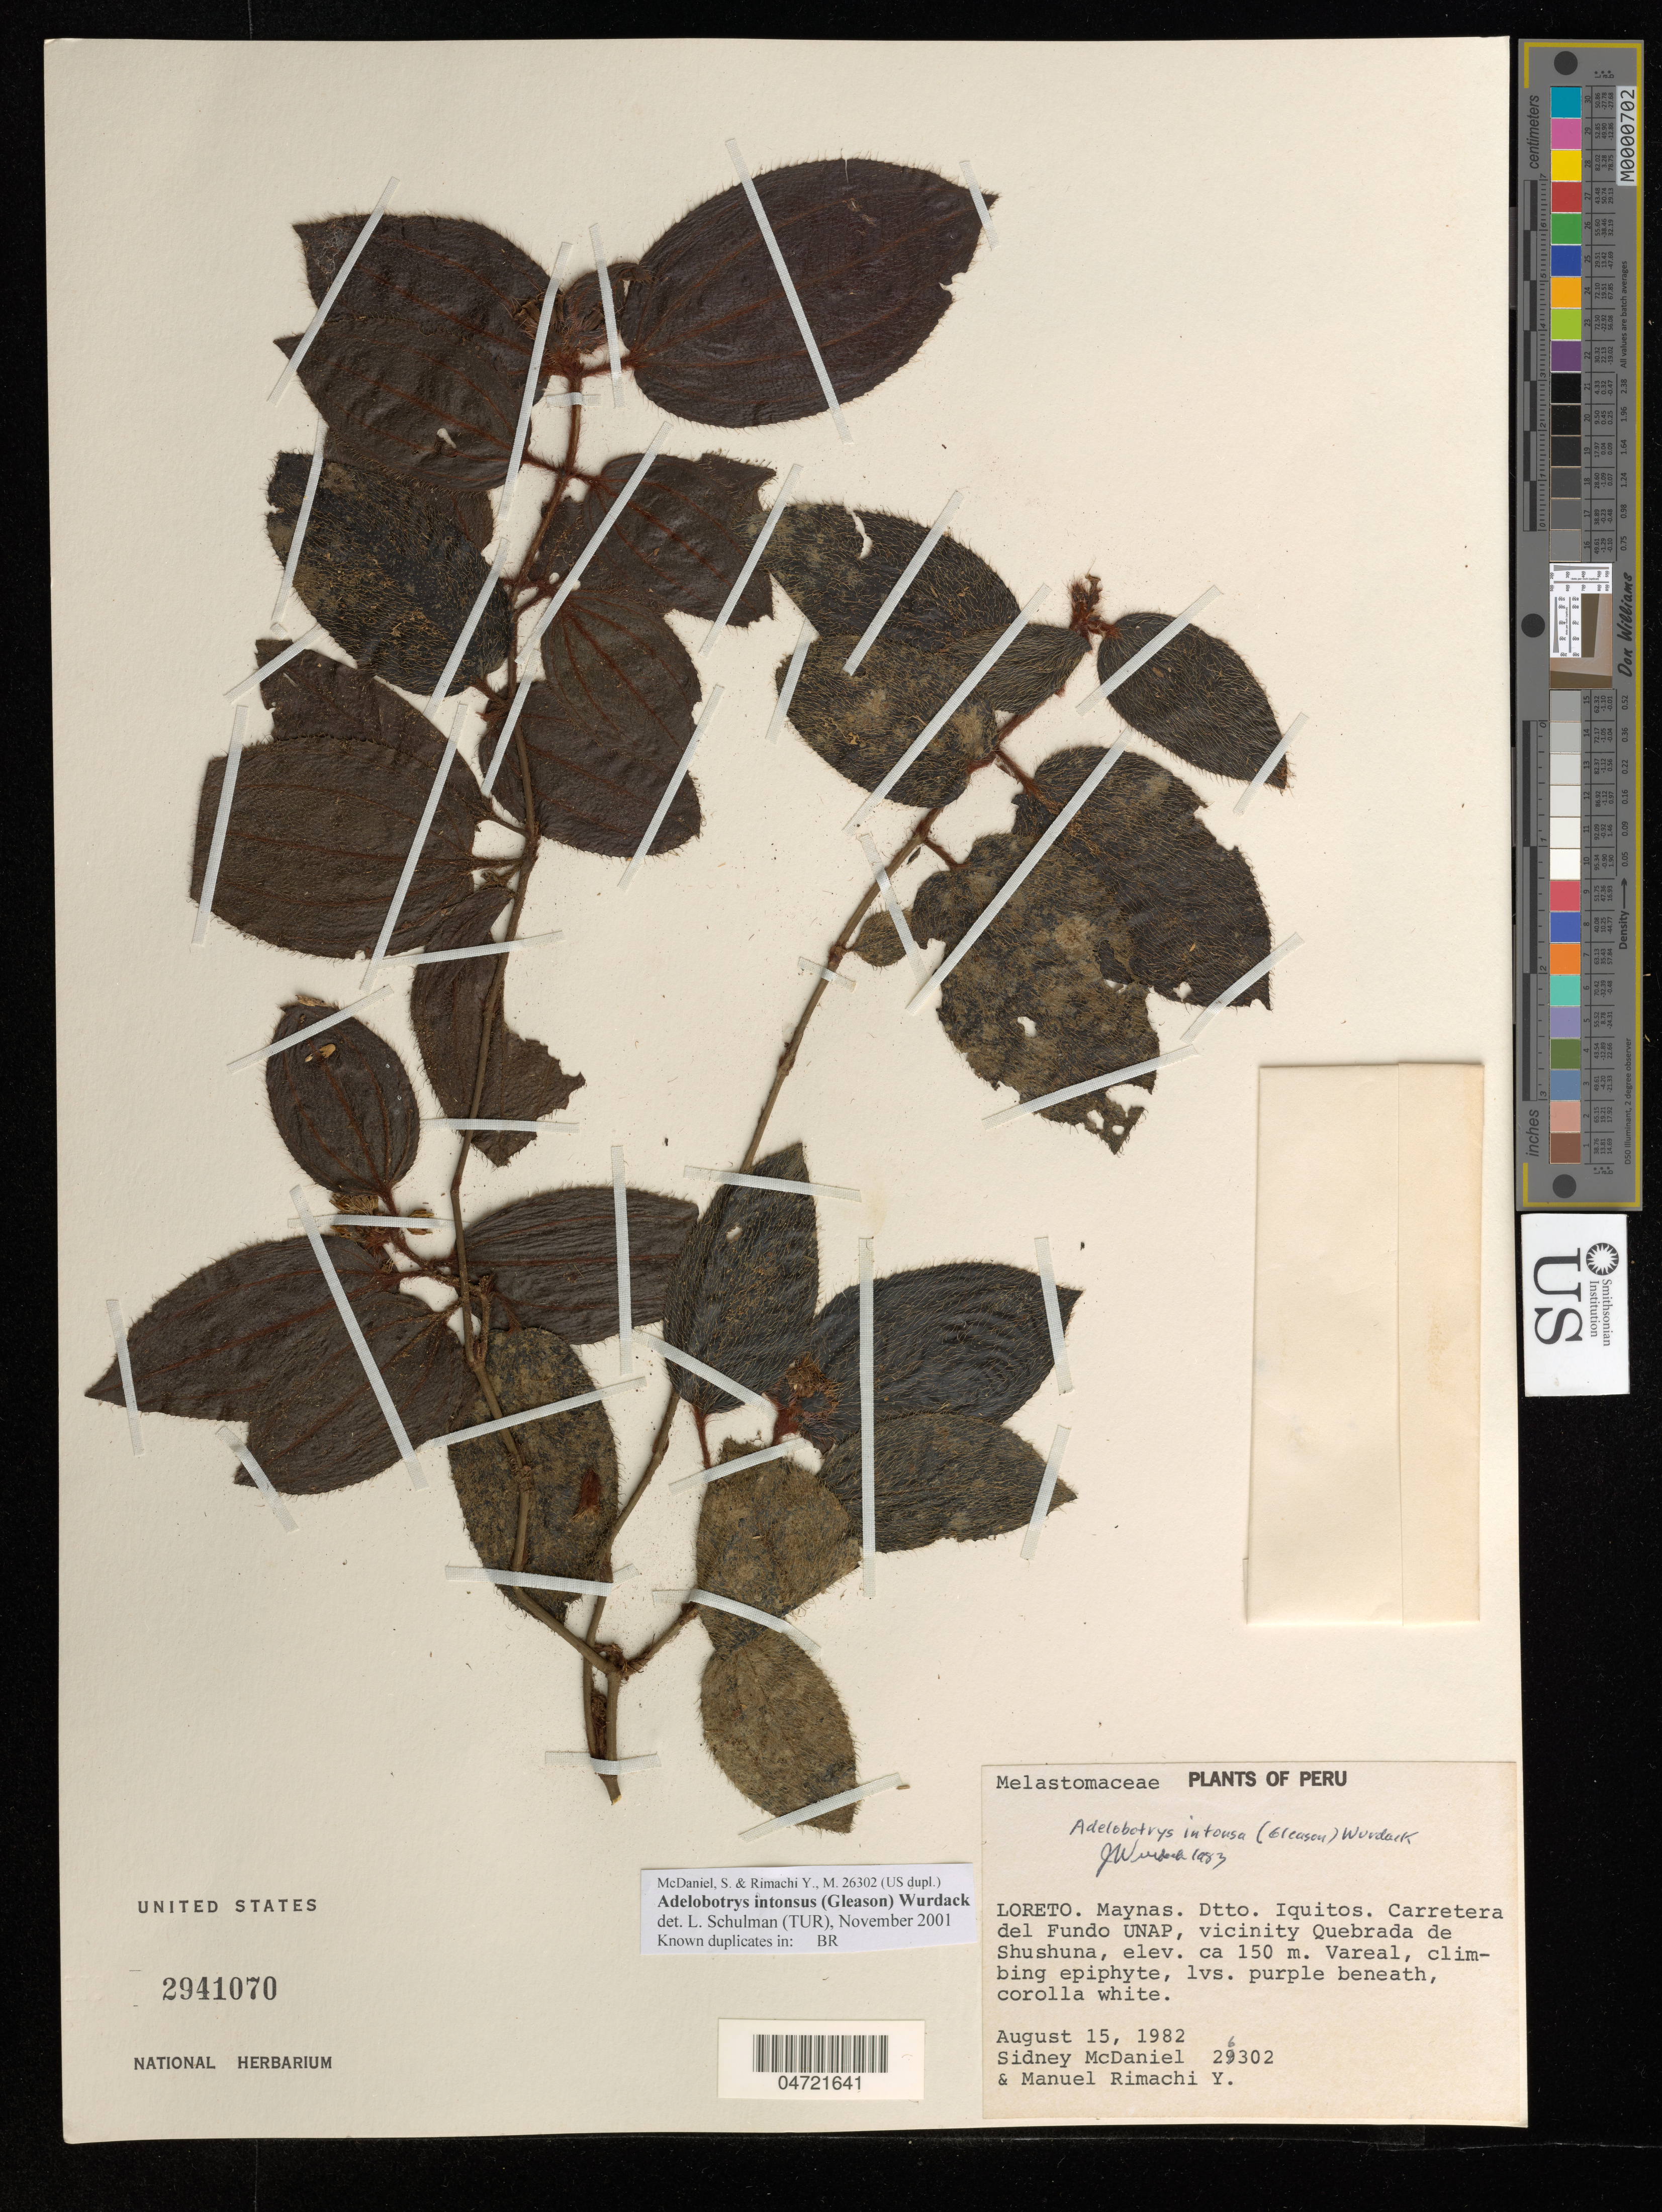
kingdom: Plantae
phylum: Tracheophyta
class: Magnoliopsida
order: Myrtales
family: Melastomataceae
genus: Adelobotrys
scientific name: Adelobotrys intonsus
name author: (Gleason) Wurdack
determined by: Schulman, Leif, (TUR), University of Turku (FINLAND)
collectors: S. McDaniel & M. Rimachi Y.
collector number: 26302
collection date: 1982-08-15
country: Peru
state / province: Loreto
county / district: Maynas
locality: Dtto. Iquitos. Carretera del Fundo UNAP, vicinity Quebrada de Shushuna.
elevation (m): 150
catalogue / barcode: US 2941070